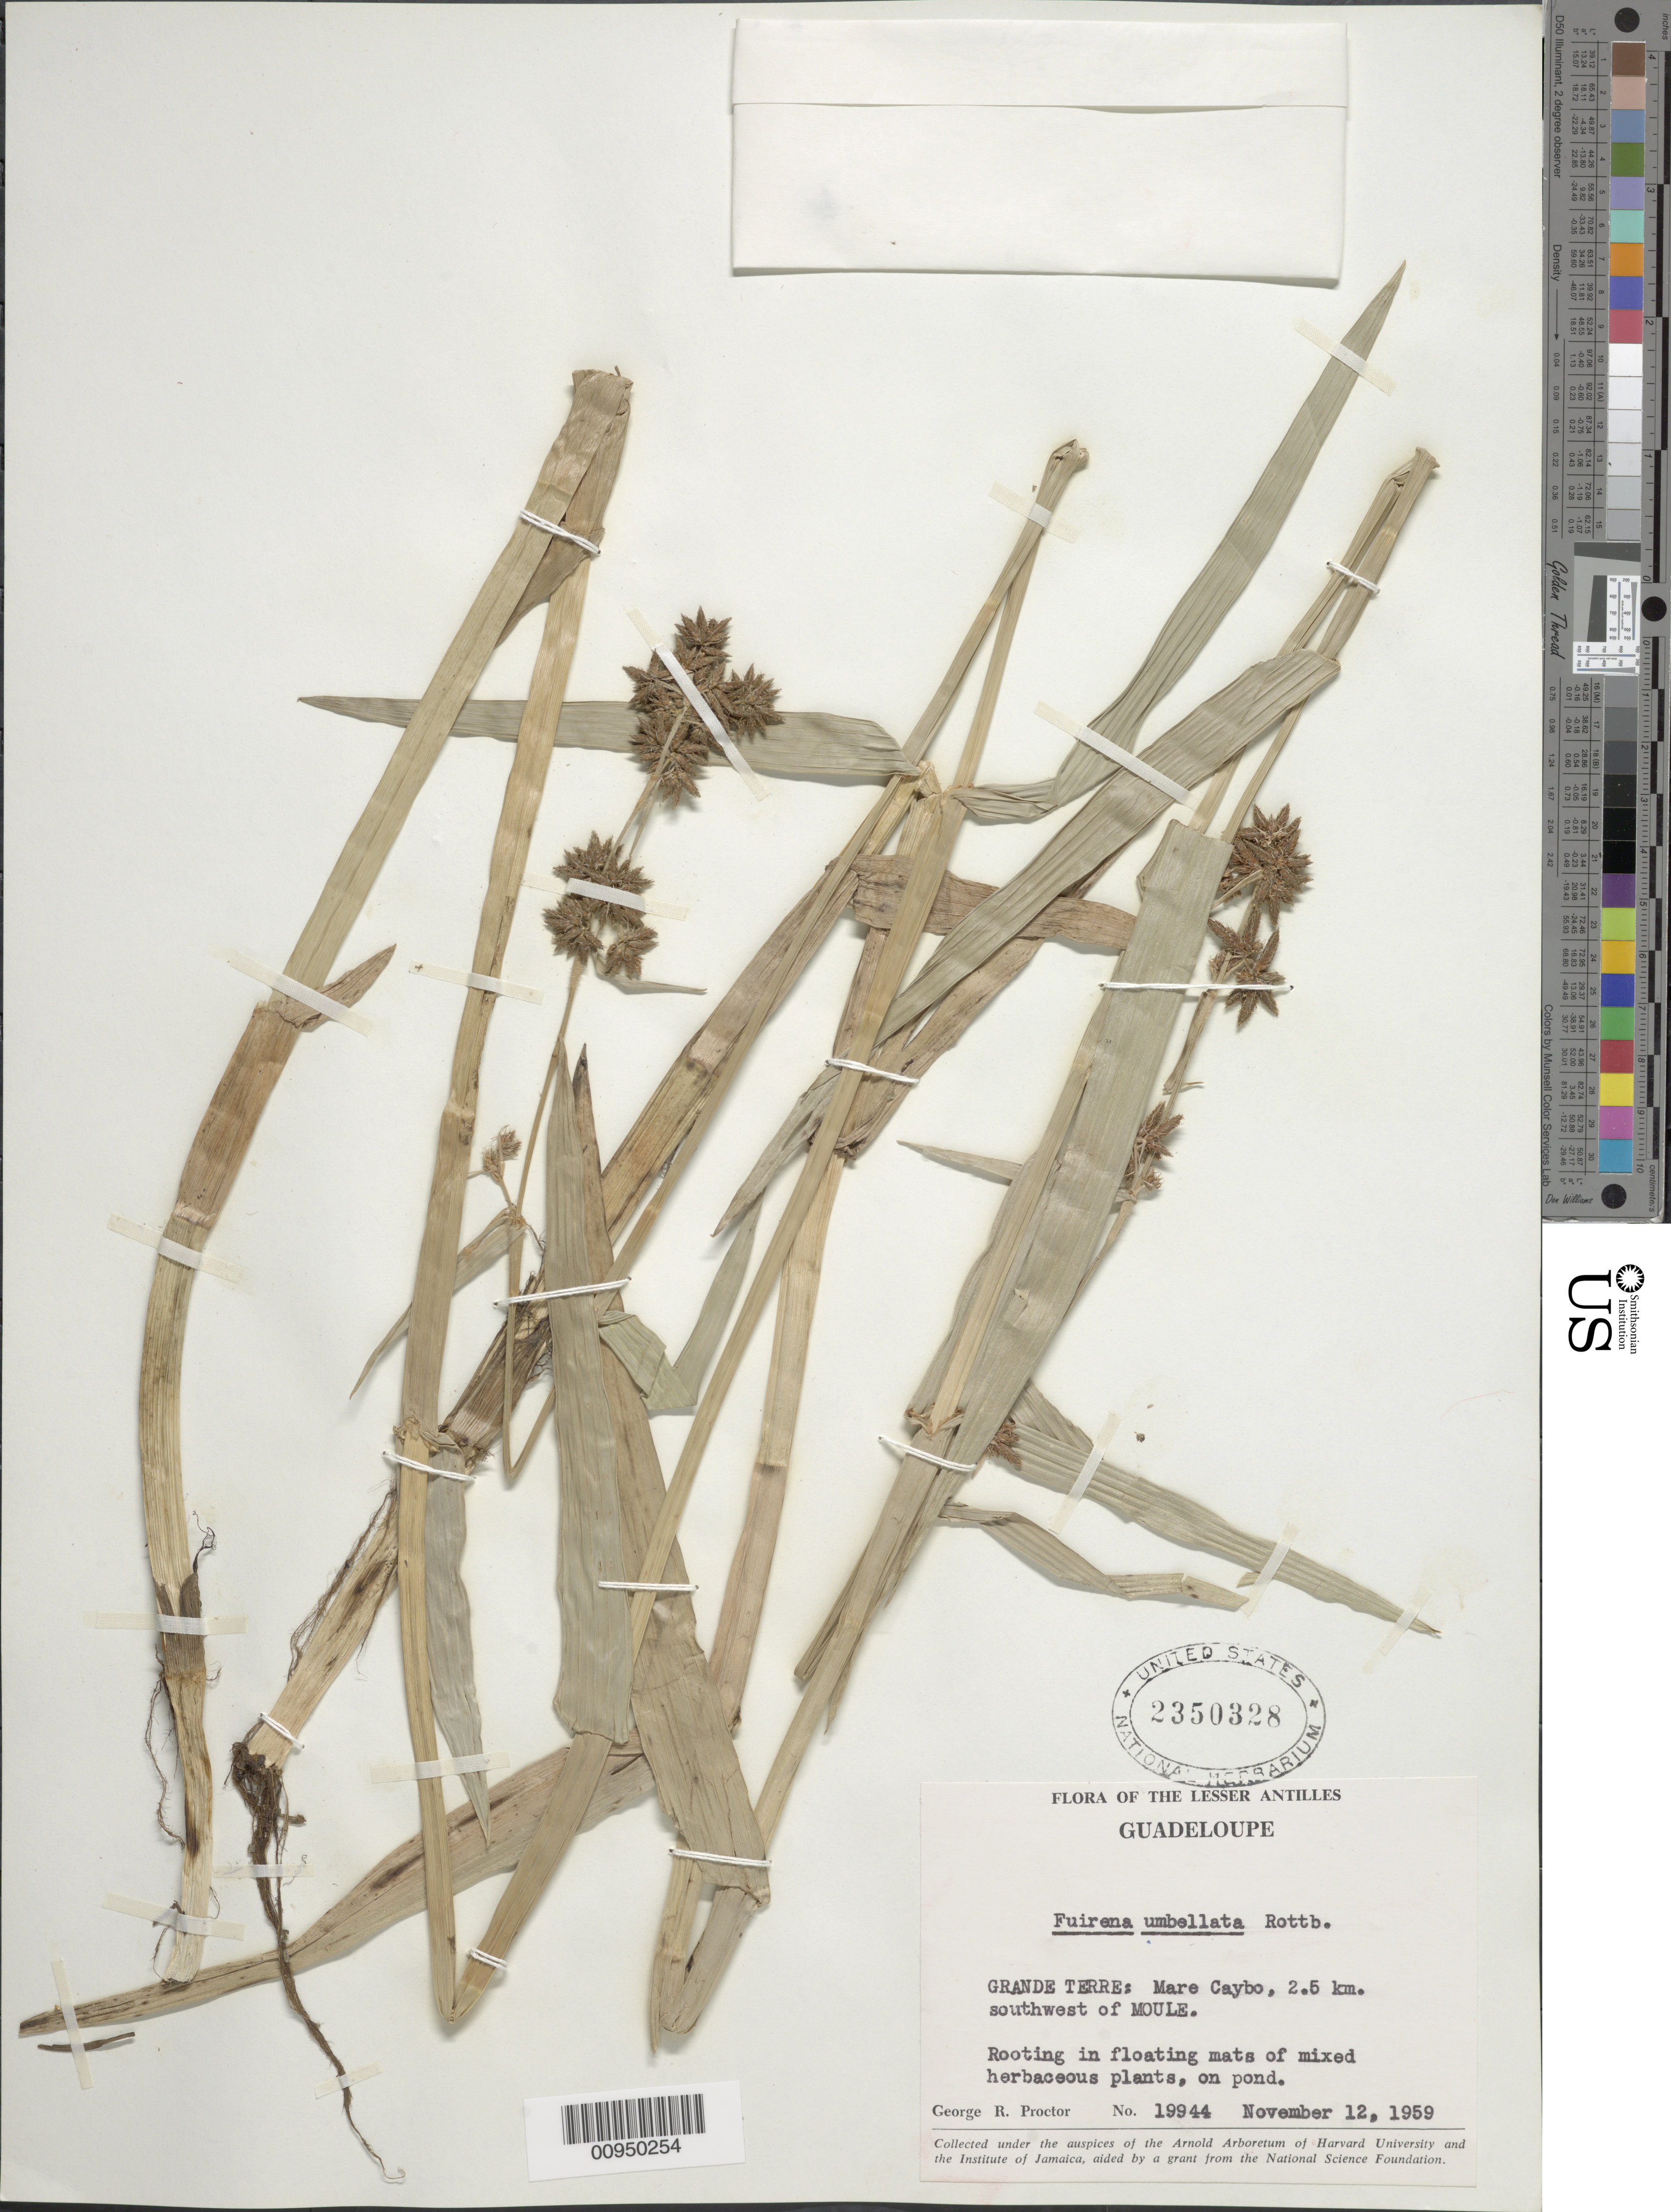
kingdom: Plantae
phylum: Tracheophyta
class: Liliopsida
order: Poales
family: Cyperaceae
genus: Fuirena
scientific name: Fuirena umbellata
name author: Rottb.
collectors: G. R. Proctor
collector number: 19944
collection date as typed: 12 Nov 1959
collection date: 1959-11-12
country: Guadeloupe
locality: Pond of Mare Caybo, 2.5 km SW of Moule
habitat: Rooting in floating mats of mixed herbaceous plants on pond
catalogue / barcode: US 2350328